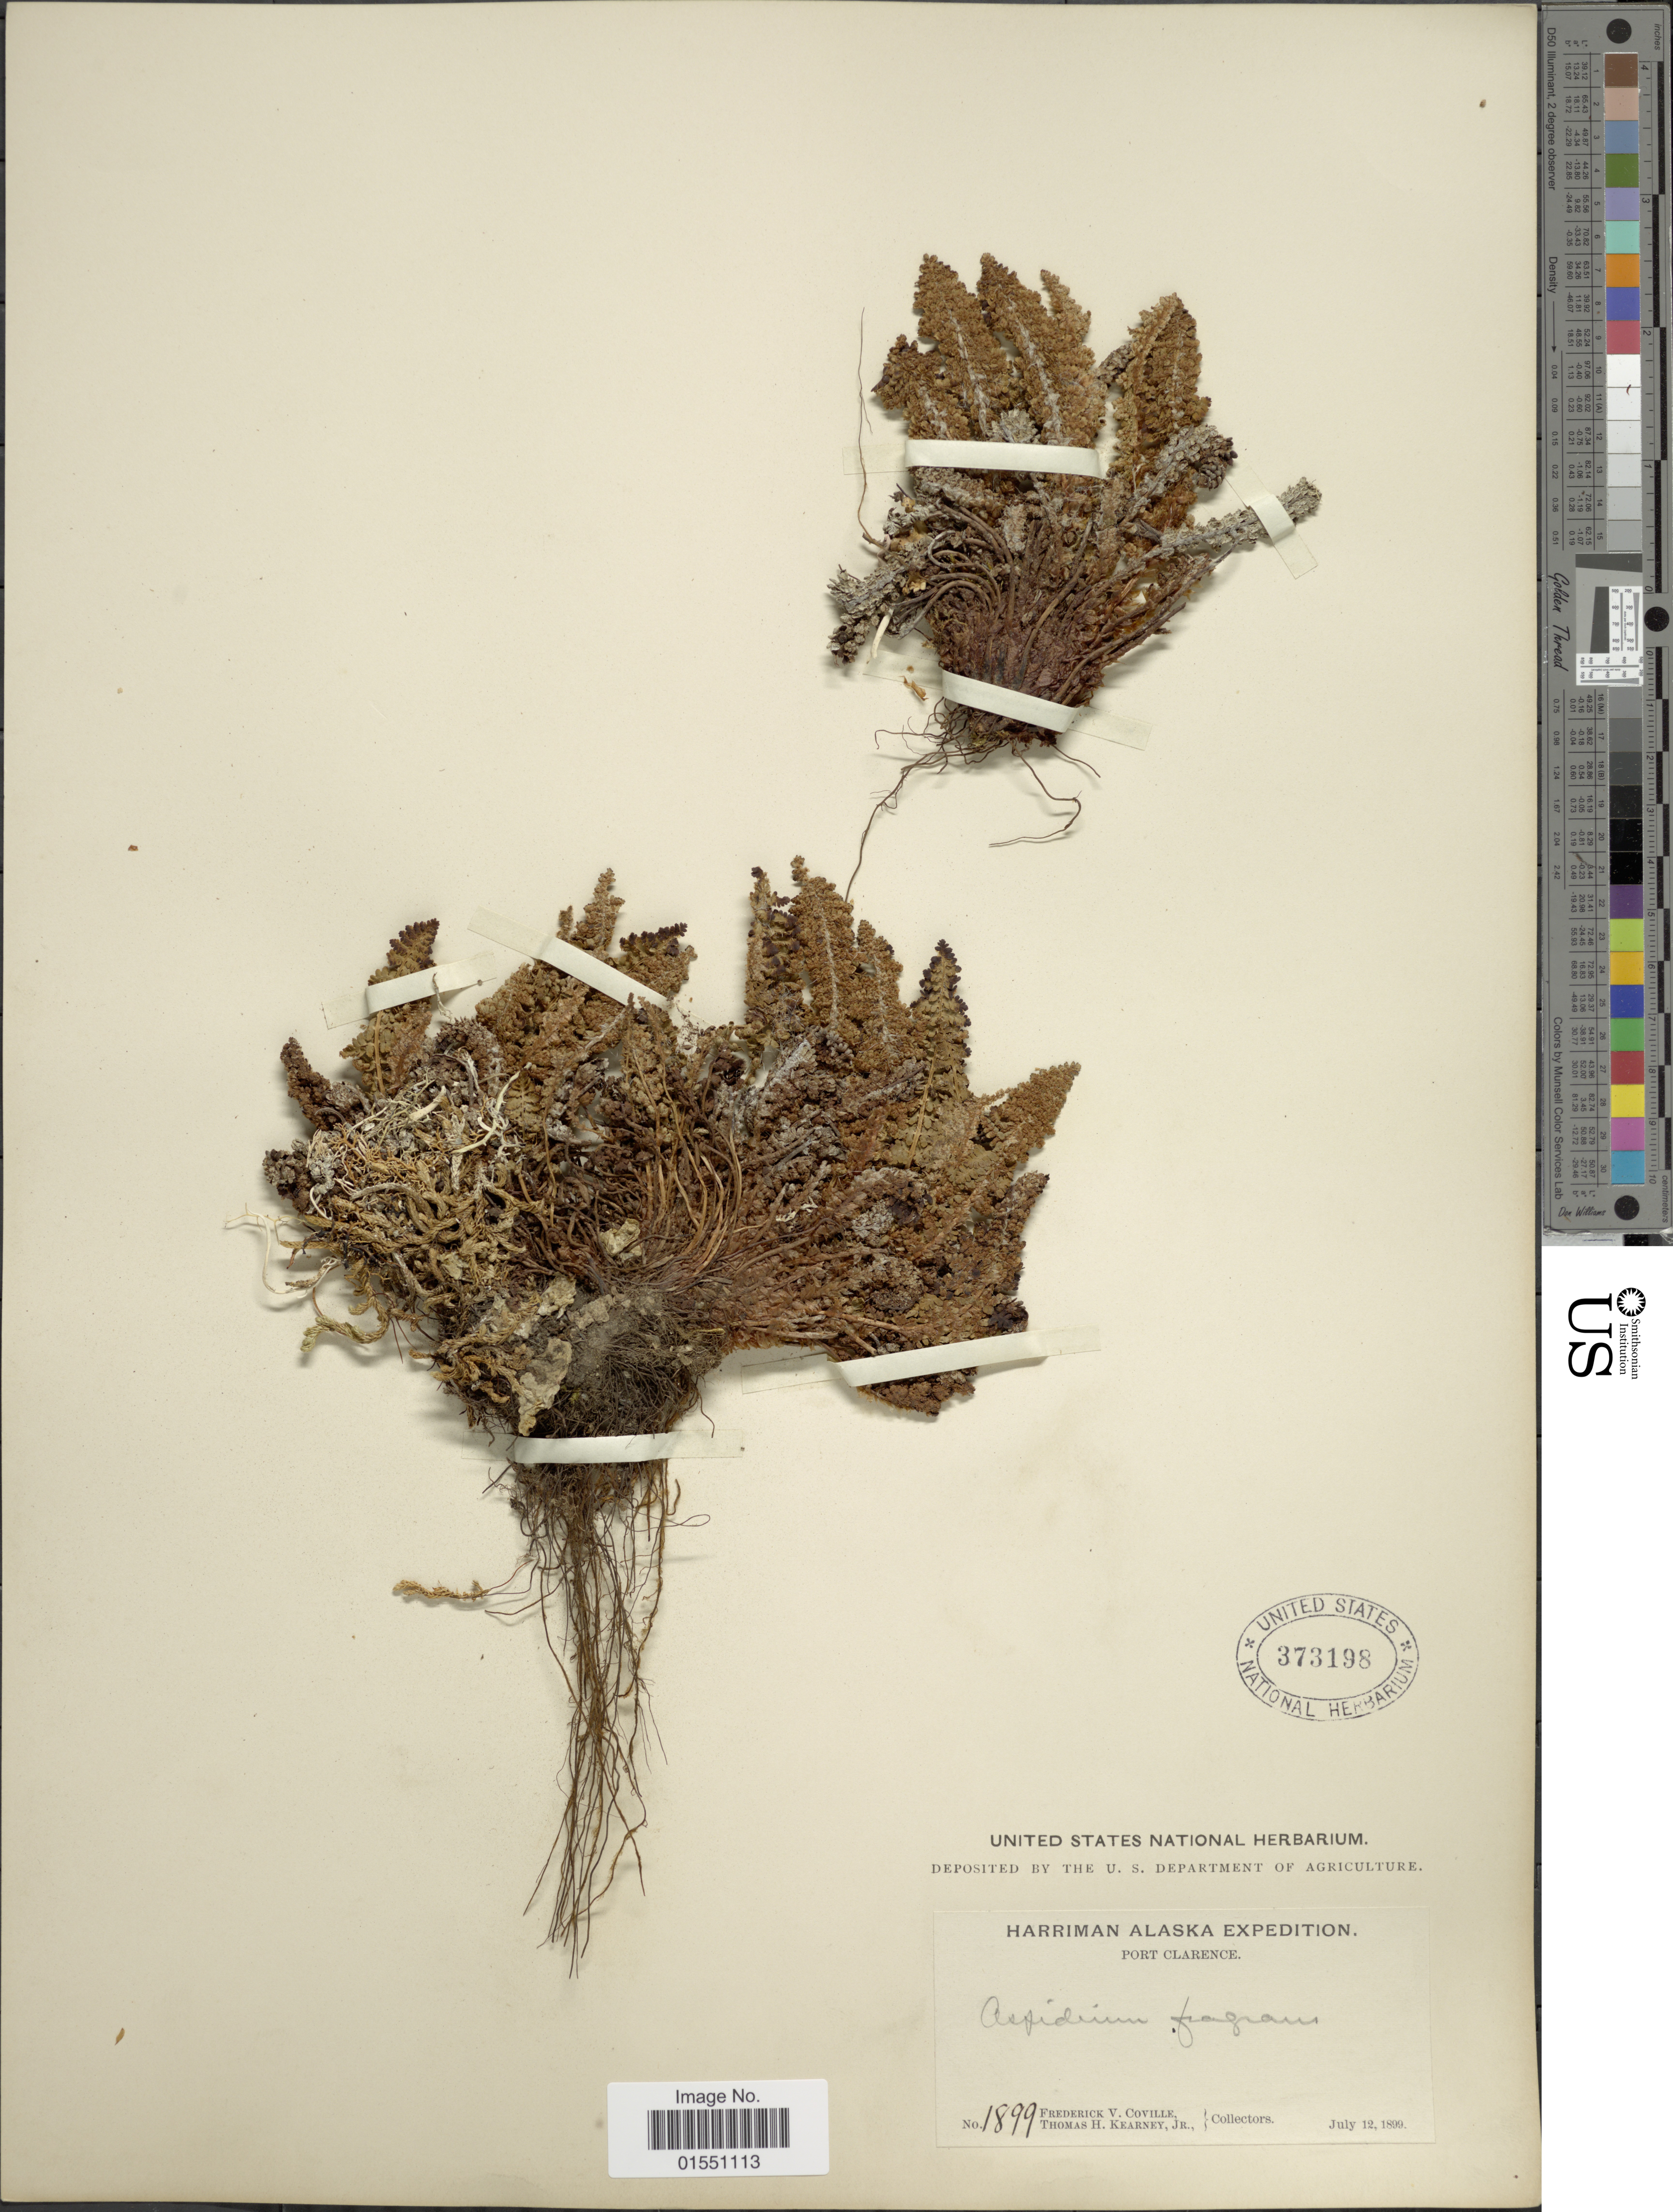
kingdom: Plantae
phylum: Tracheophyta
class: Polypodiopsida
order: Polypodiales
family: Dryopteridaceae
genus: Dryopteris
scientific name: Dryopteris fragrans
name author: (L.) Schott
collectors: F. V. Coville & T. H. Kearney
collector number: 1899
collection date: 1899-07-12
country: United States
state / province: Alaska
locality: Port Clarence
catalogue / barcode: US 373198